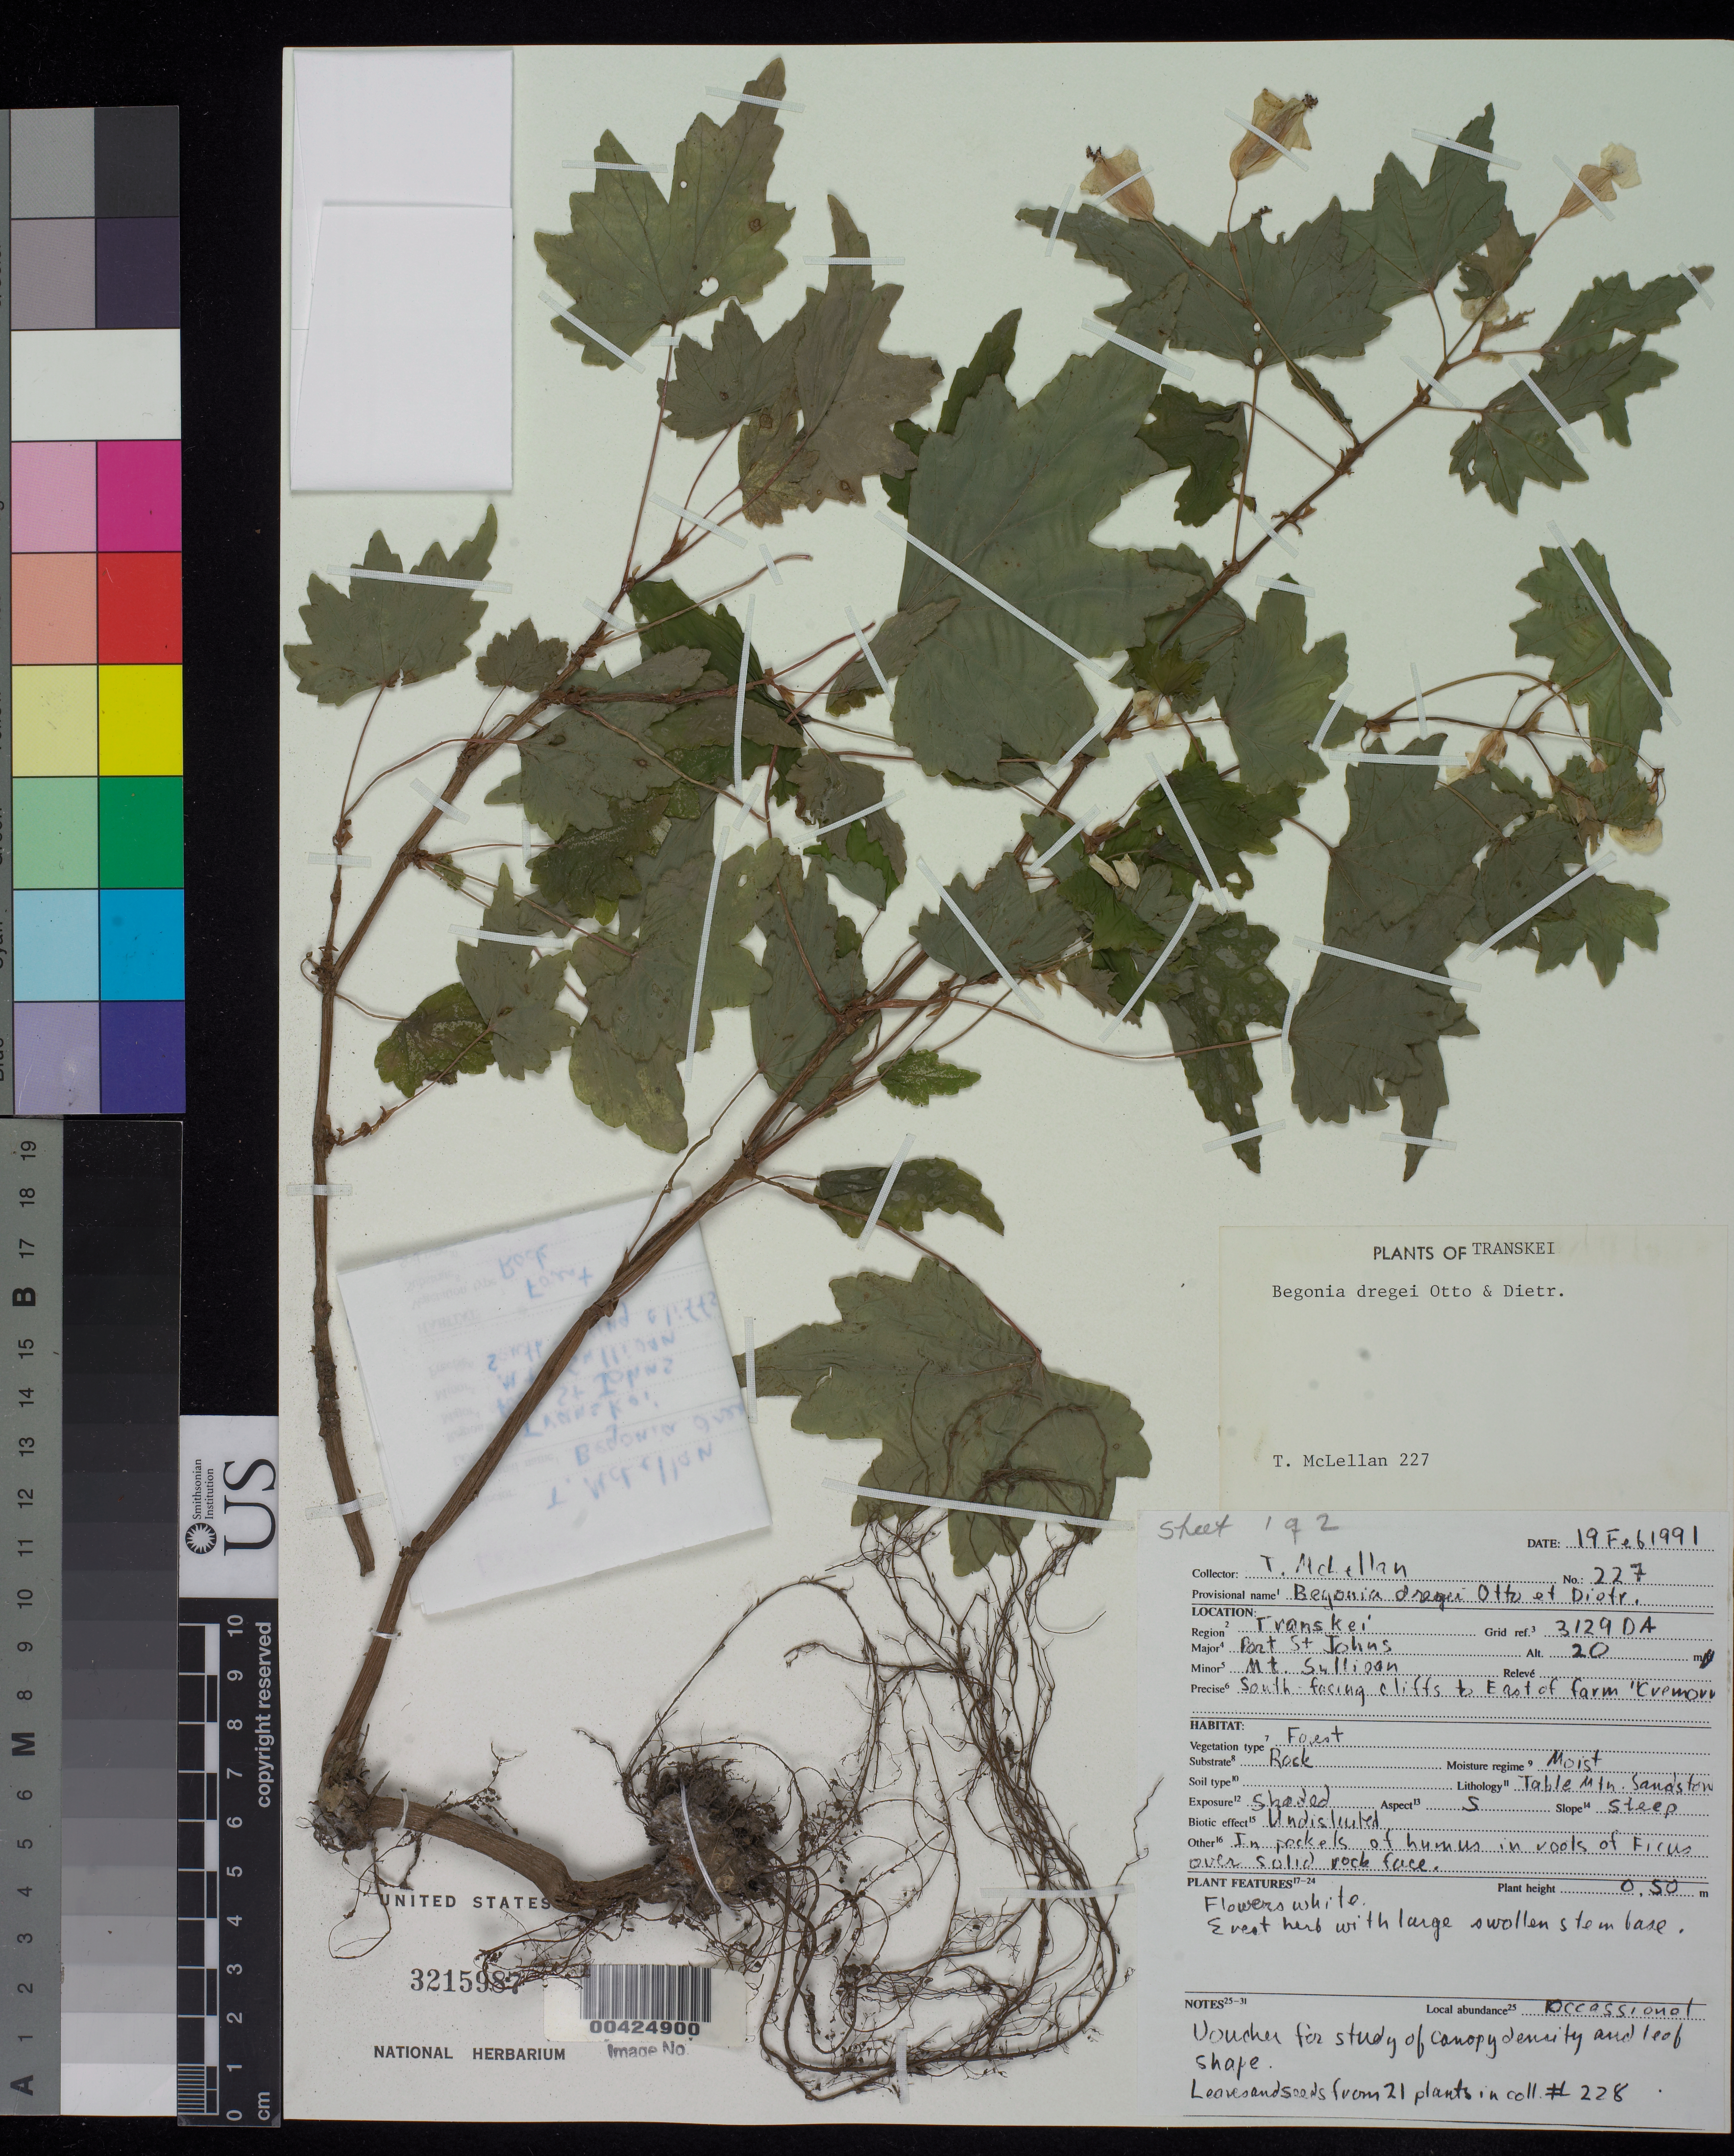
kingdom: Plantae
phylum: Tracheophyta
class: Magnoliopsida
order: Cucurbitales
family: Begoniaceae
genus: Begonia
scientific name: Begonia dregei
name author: Otto & D. Dietr.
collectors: T. McLellan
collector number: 227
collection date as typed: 19 Feb 1991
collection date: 1991-02-19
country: South Africa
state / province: Eastern Cape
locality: Port St. Johns, Mt. Sullivan.Transkei.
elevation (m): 20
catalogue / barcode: US 3215987